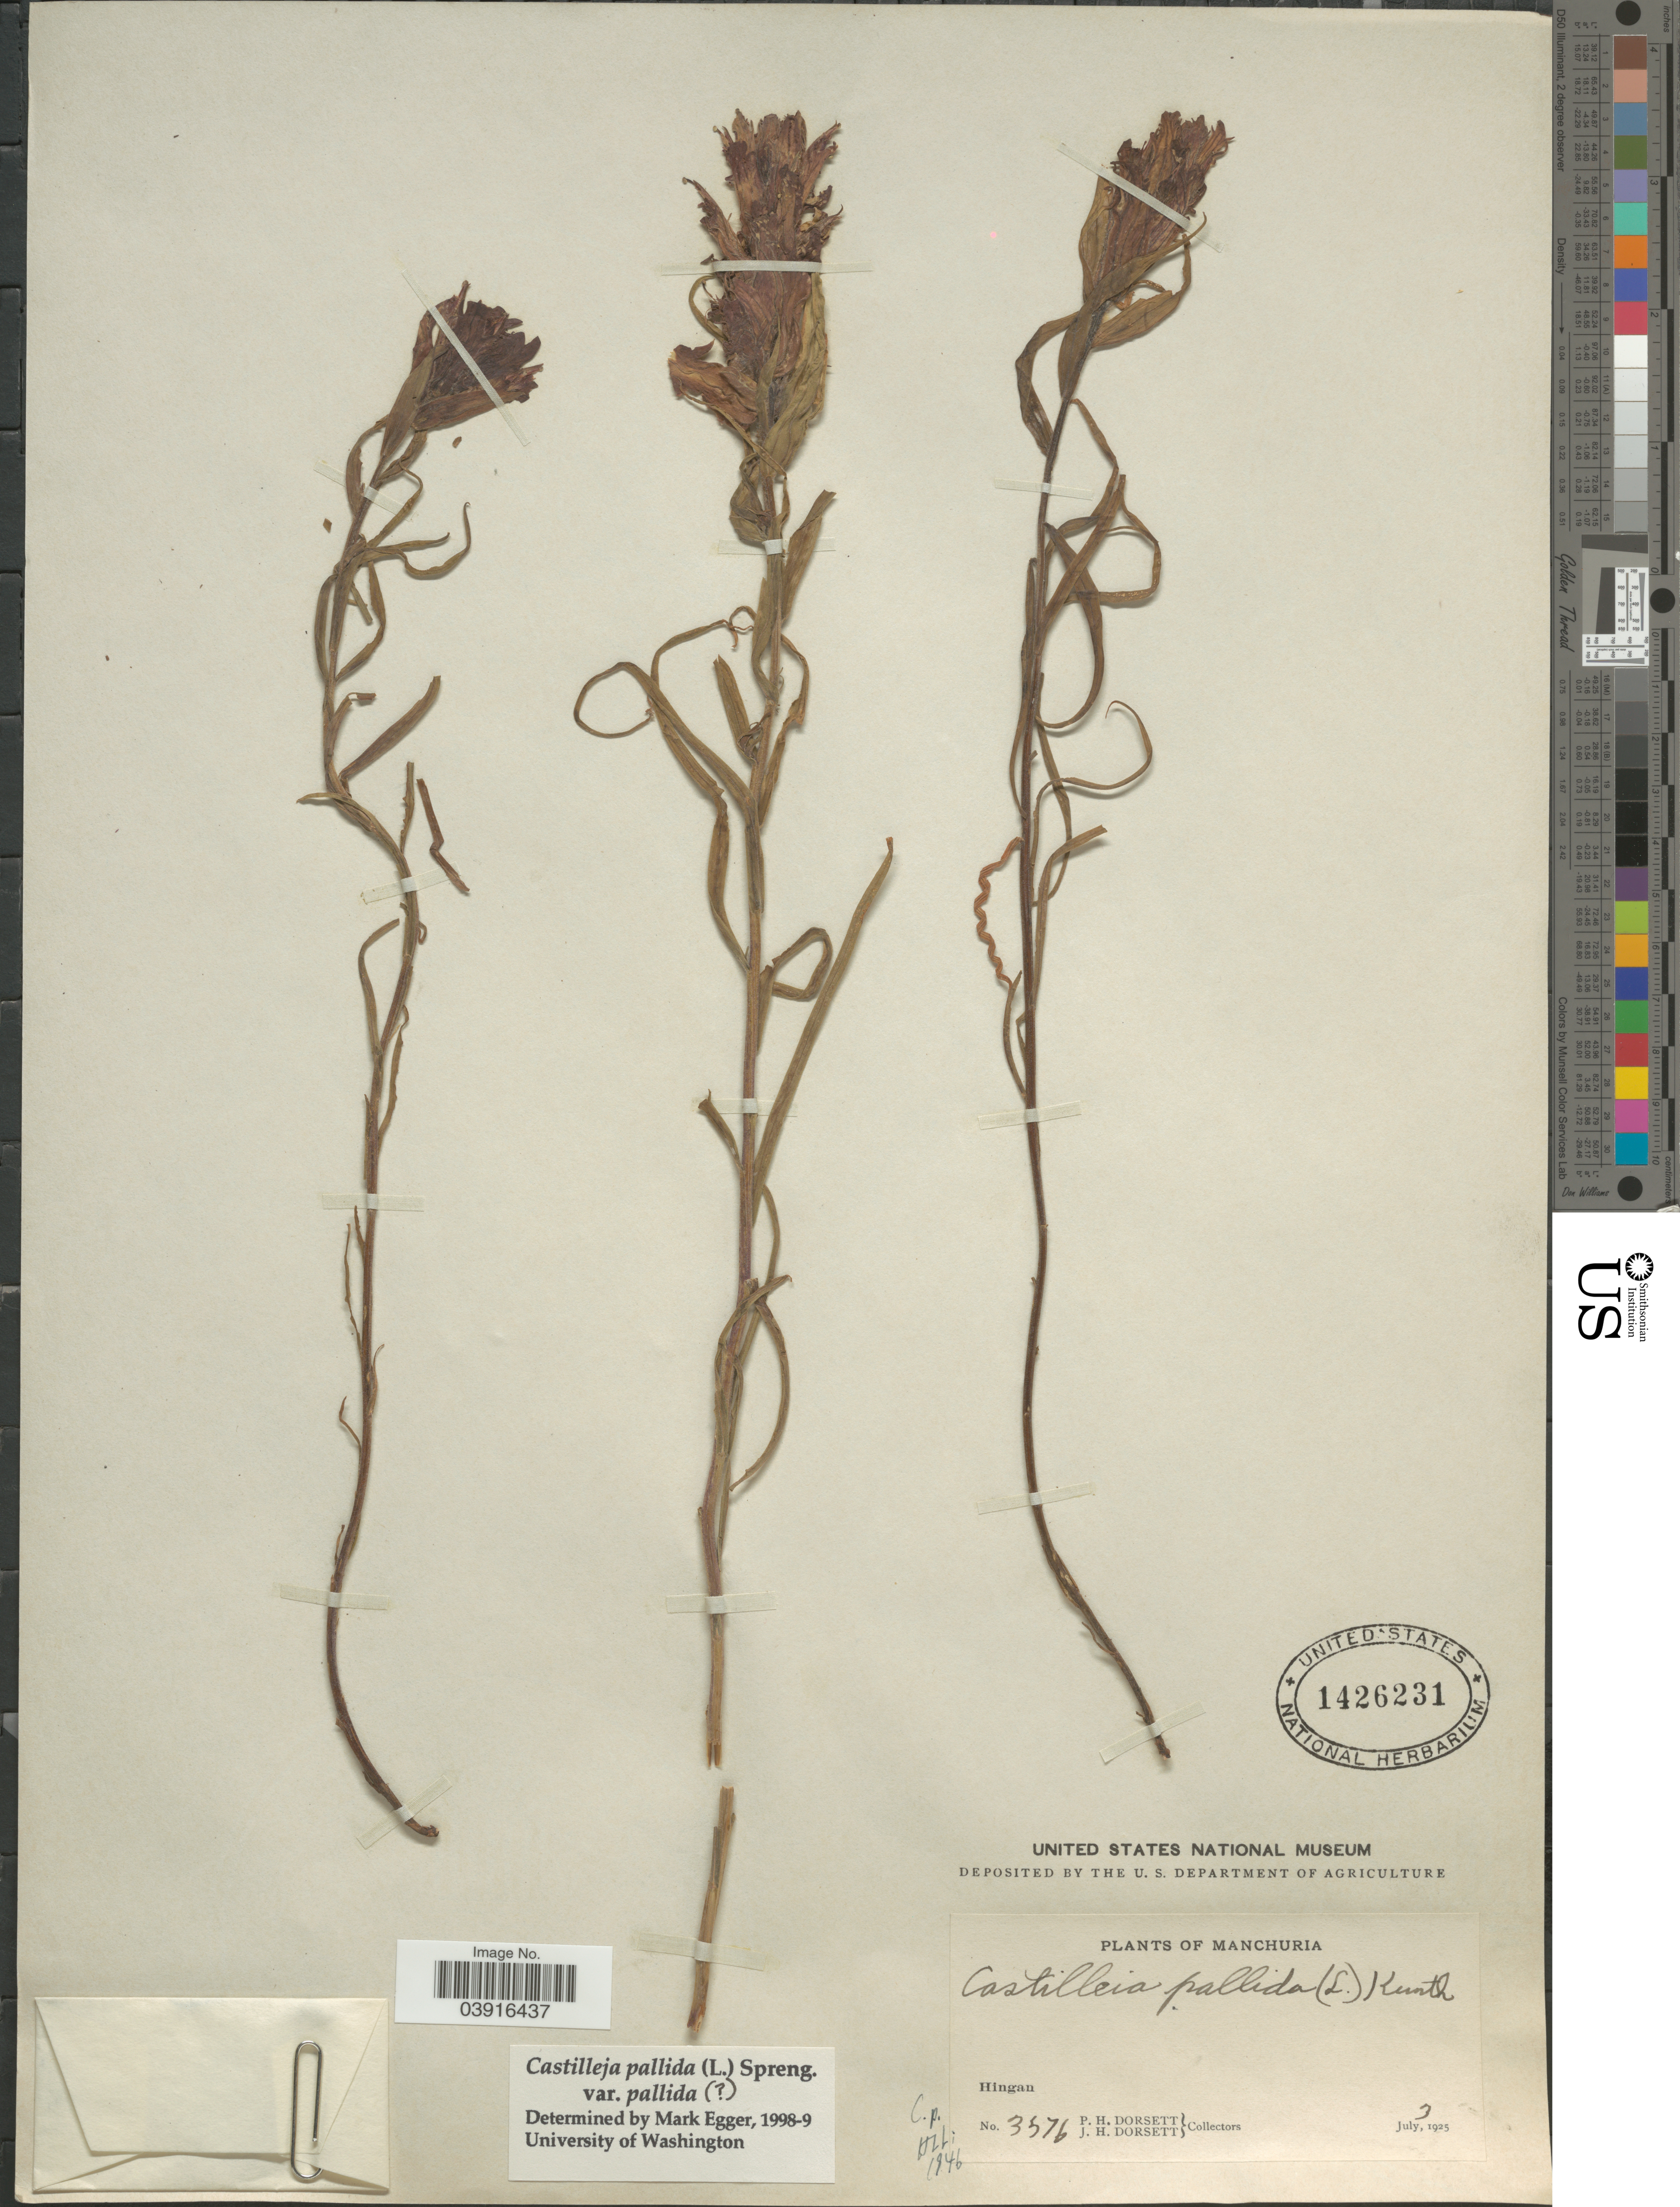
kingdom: Plantae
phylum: Tracheophyta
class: Magnoliopsida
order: Lamiales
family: Orobanchaceae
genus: Castilleja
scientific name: Castilleja pallida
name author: (L.) Spreng.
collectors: P. H. Dorsett & J. Dorsett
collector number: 3576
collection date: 1925-07-03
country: China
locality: Manchuria. Hingan.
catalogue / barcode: US 1426231